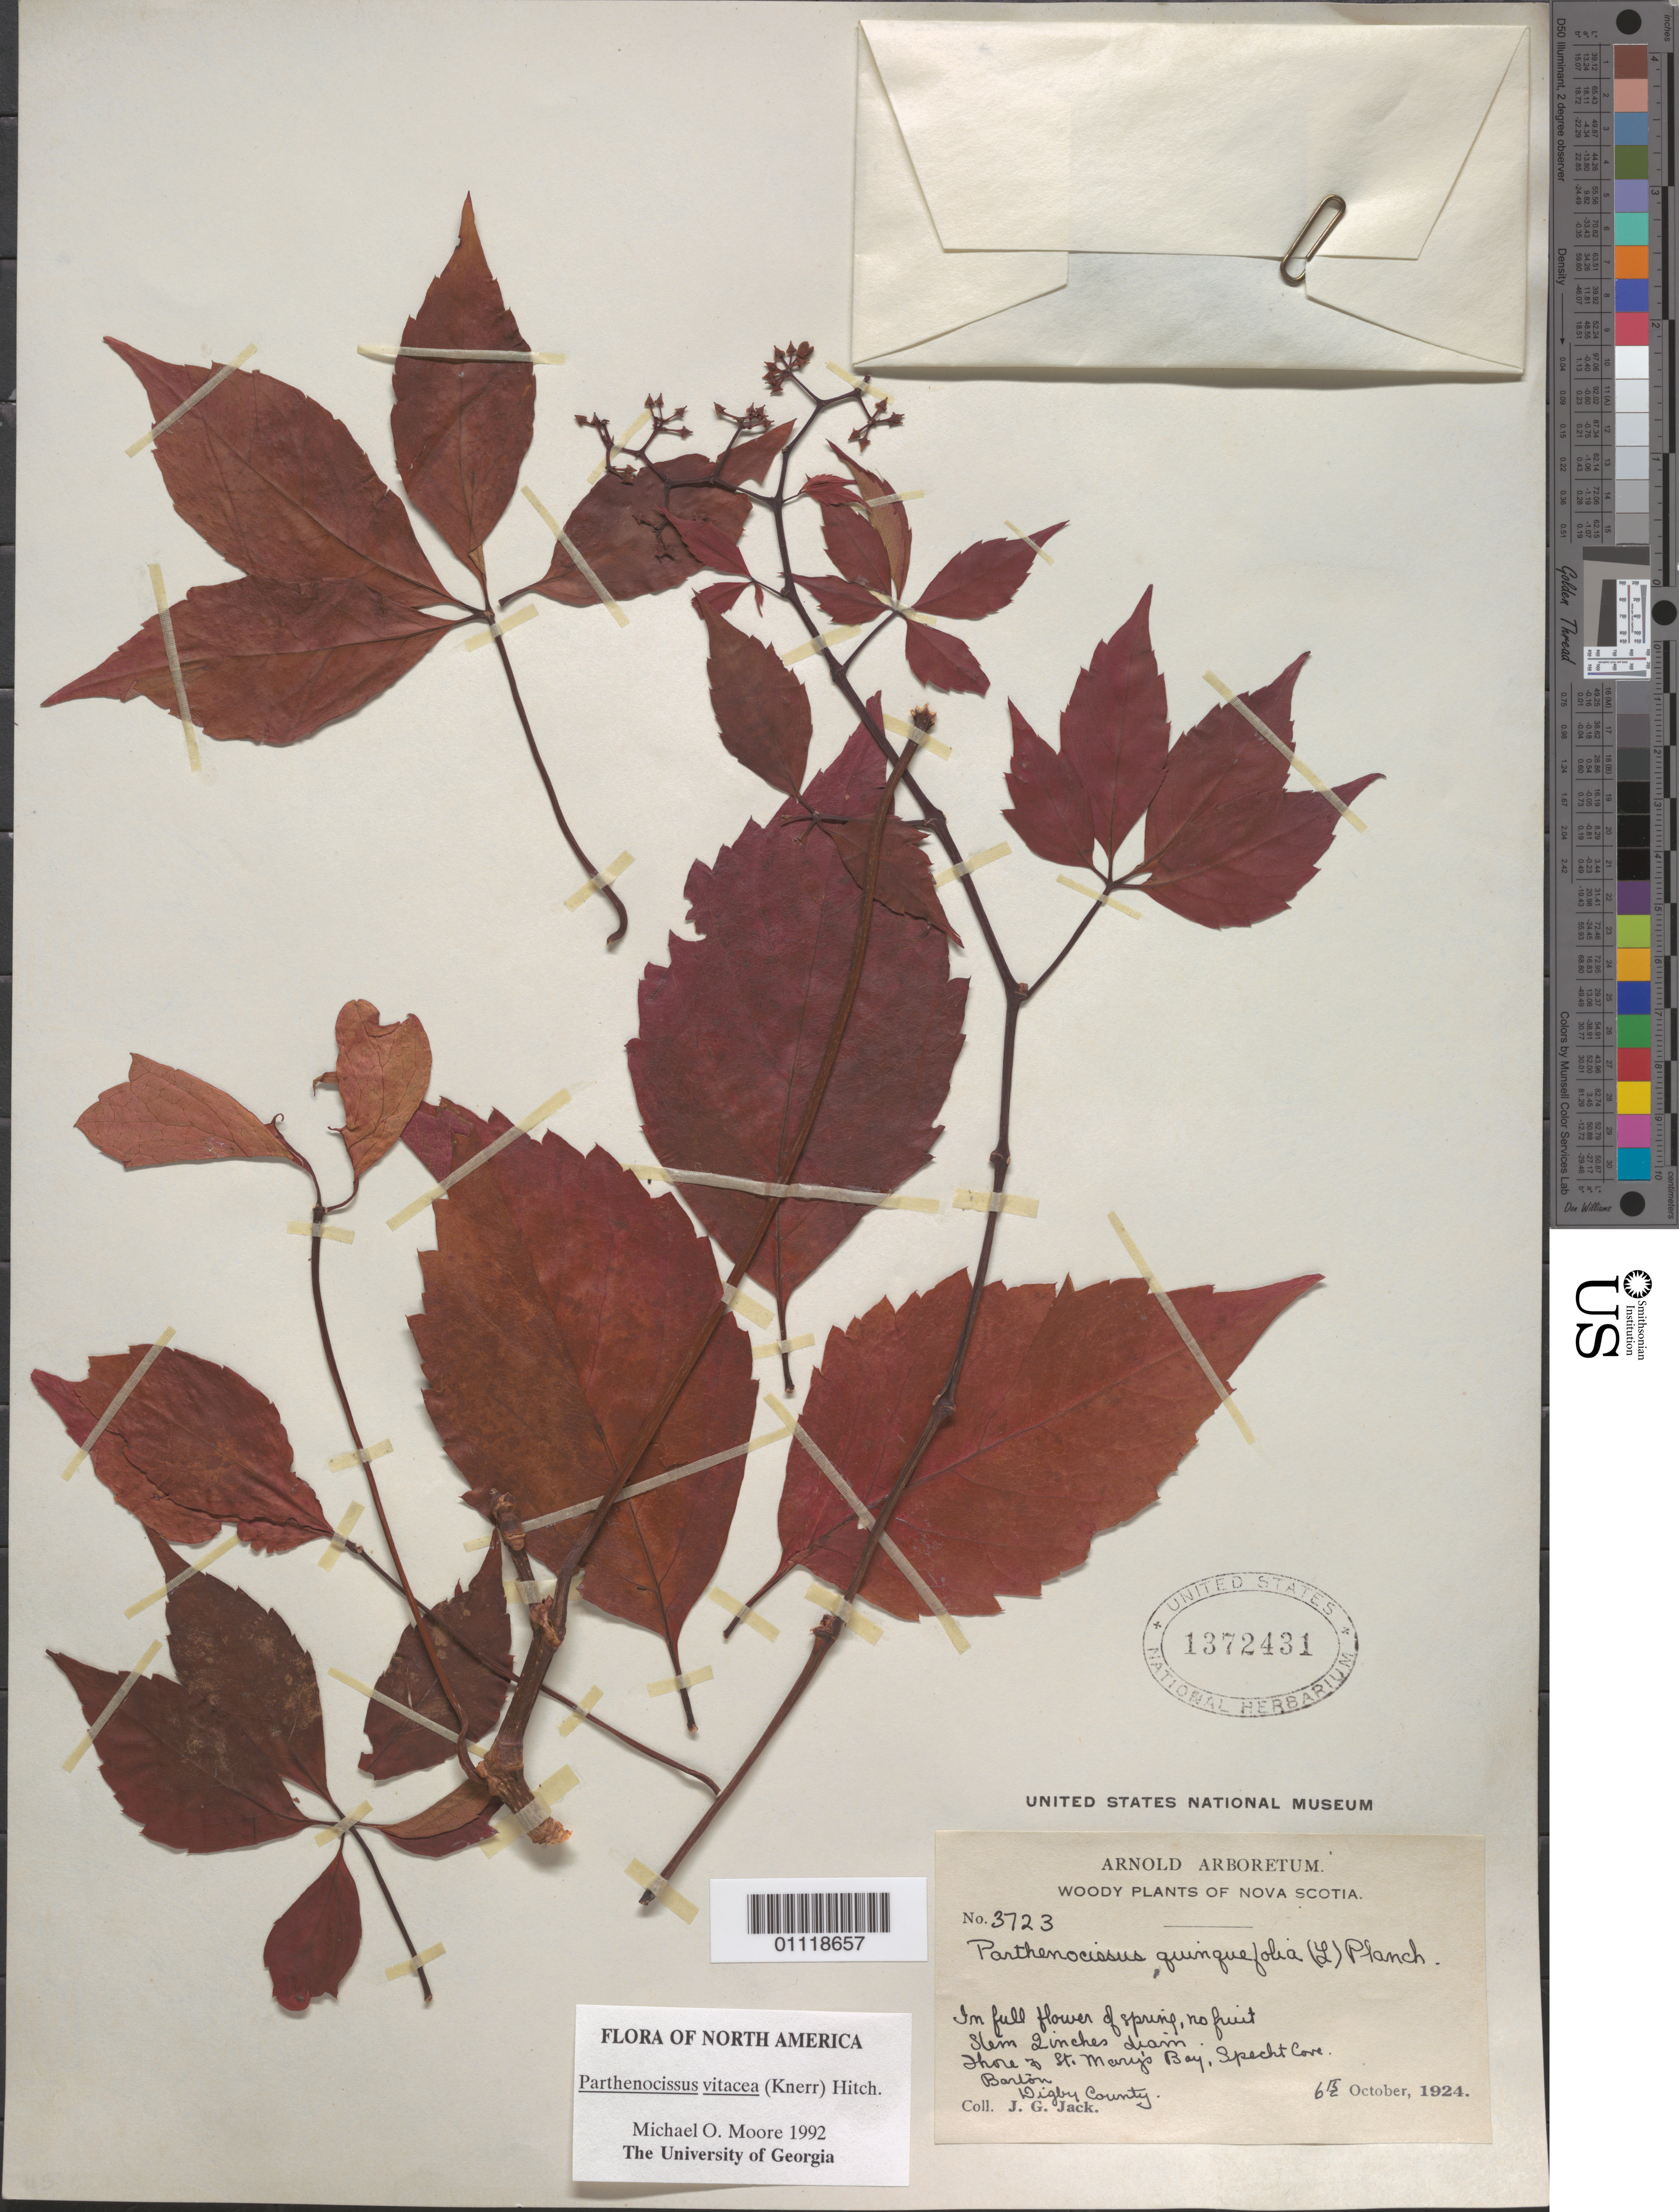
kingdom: Plantae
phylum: Tracheophyta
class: Magnoliopsida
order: Vitales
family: Vitaceae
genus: Parthenocissus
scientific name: Parthenocissus vitacea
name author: (Knerr) Hitchc.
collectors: J. G. Jack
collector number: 3723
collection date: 1924-10-06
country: Canada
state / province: Nova Scotia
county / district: Digby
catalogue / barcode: US 1372431